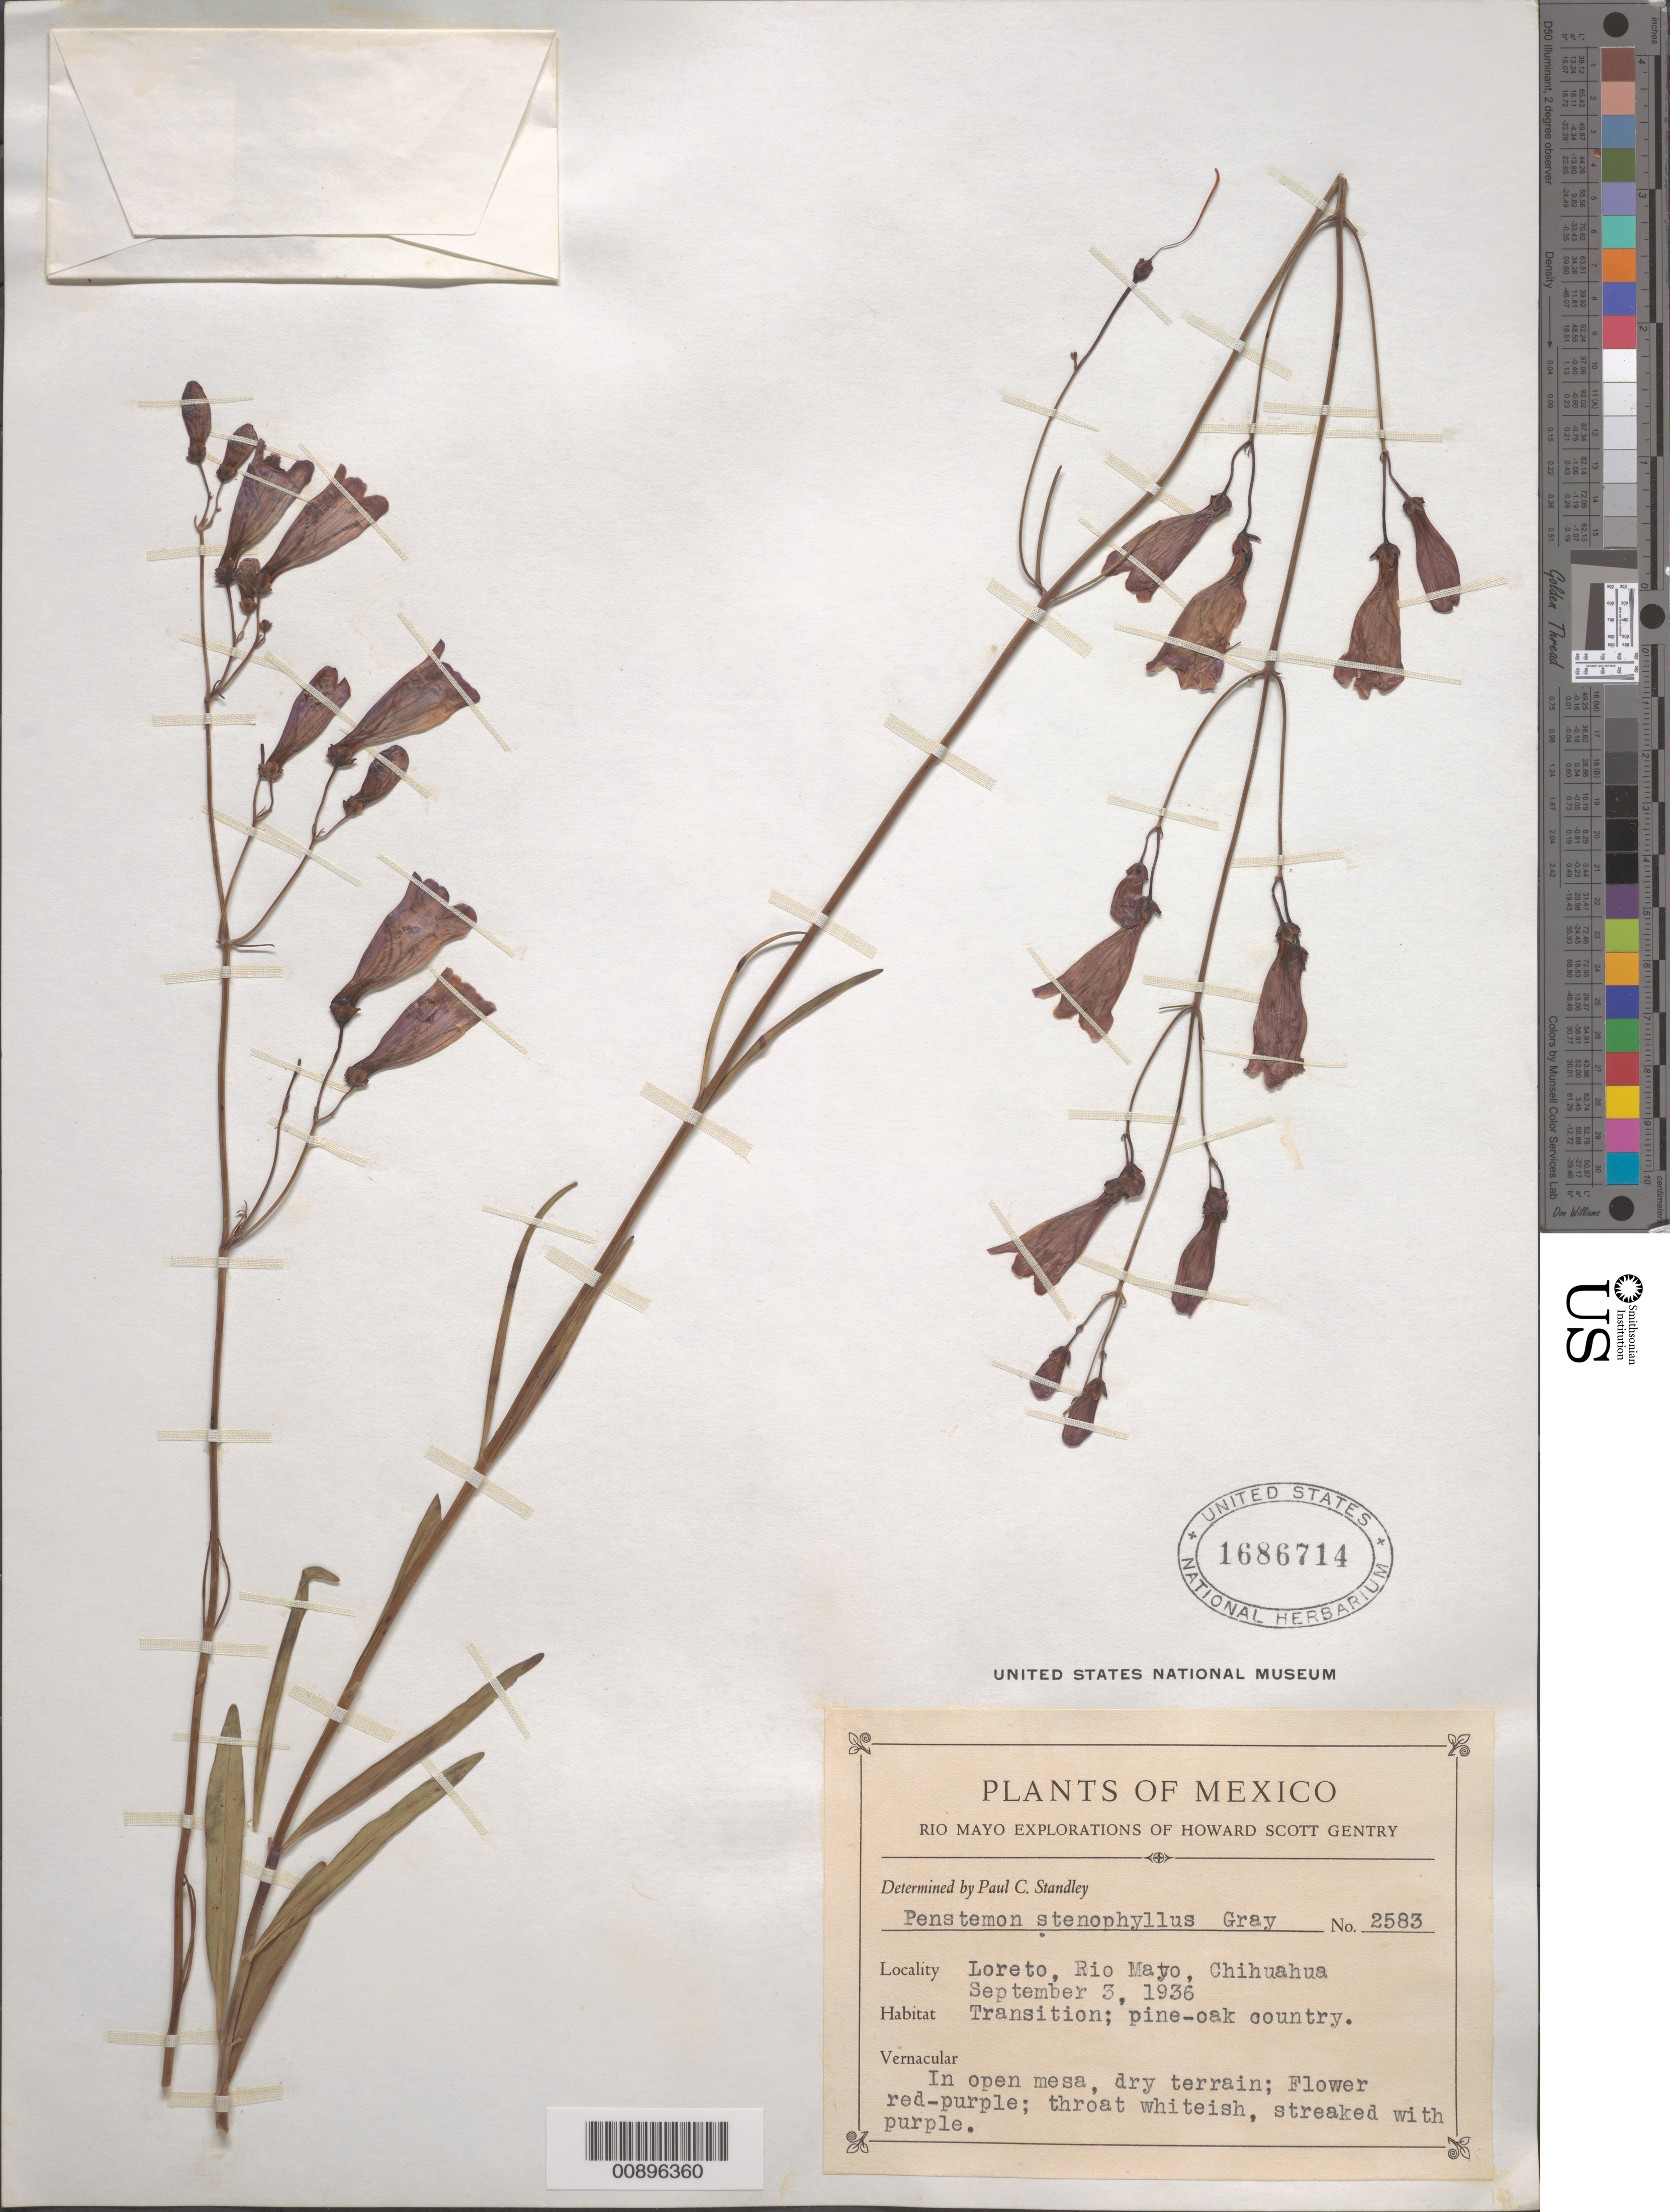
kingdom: Plantae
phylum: Tracheophyta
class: Magnoliopsida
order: Lamiales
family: Plantaginaceae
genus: Penstemon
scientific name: Penstemon stenophyllus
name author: A. Gray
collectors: H. S. Gentry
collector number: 2583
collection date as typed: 03 Sep 1936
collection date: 1936-09-03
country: Mexico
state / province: Chihuahua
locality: Loreto, Río Mayo, Chihuahua.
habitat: Transition; pine-oak country. In open mesa, dry terrain.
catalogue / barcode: US 1686714